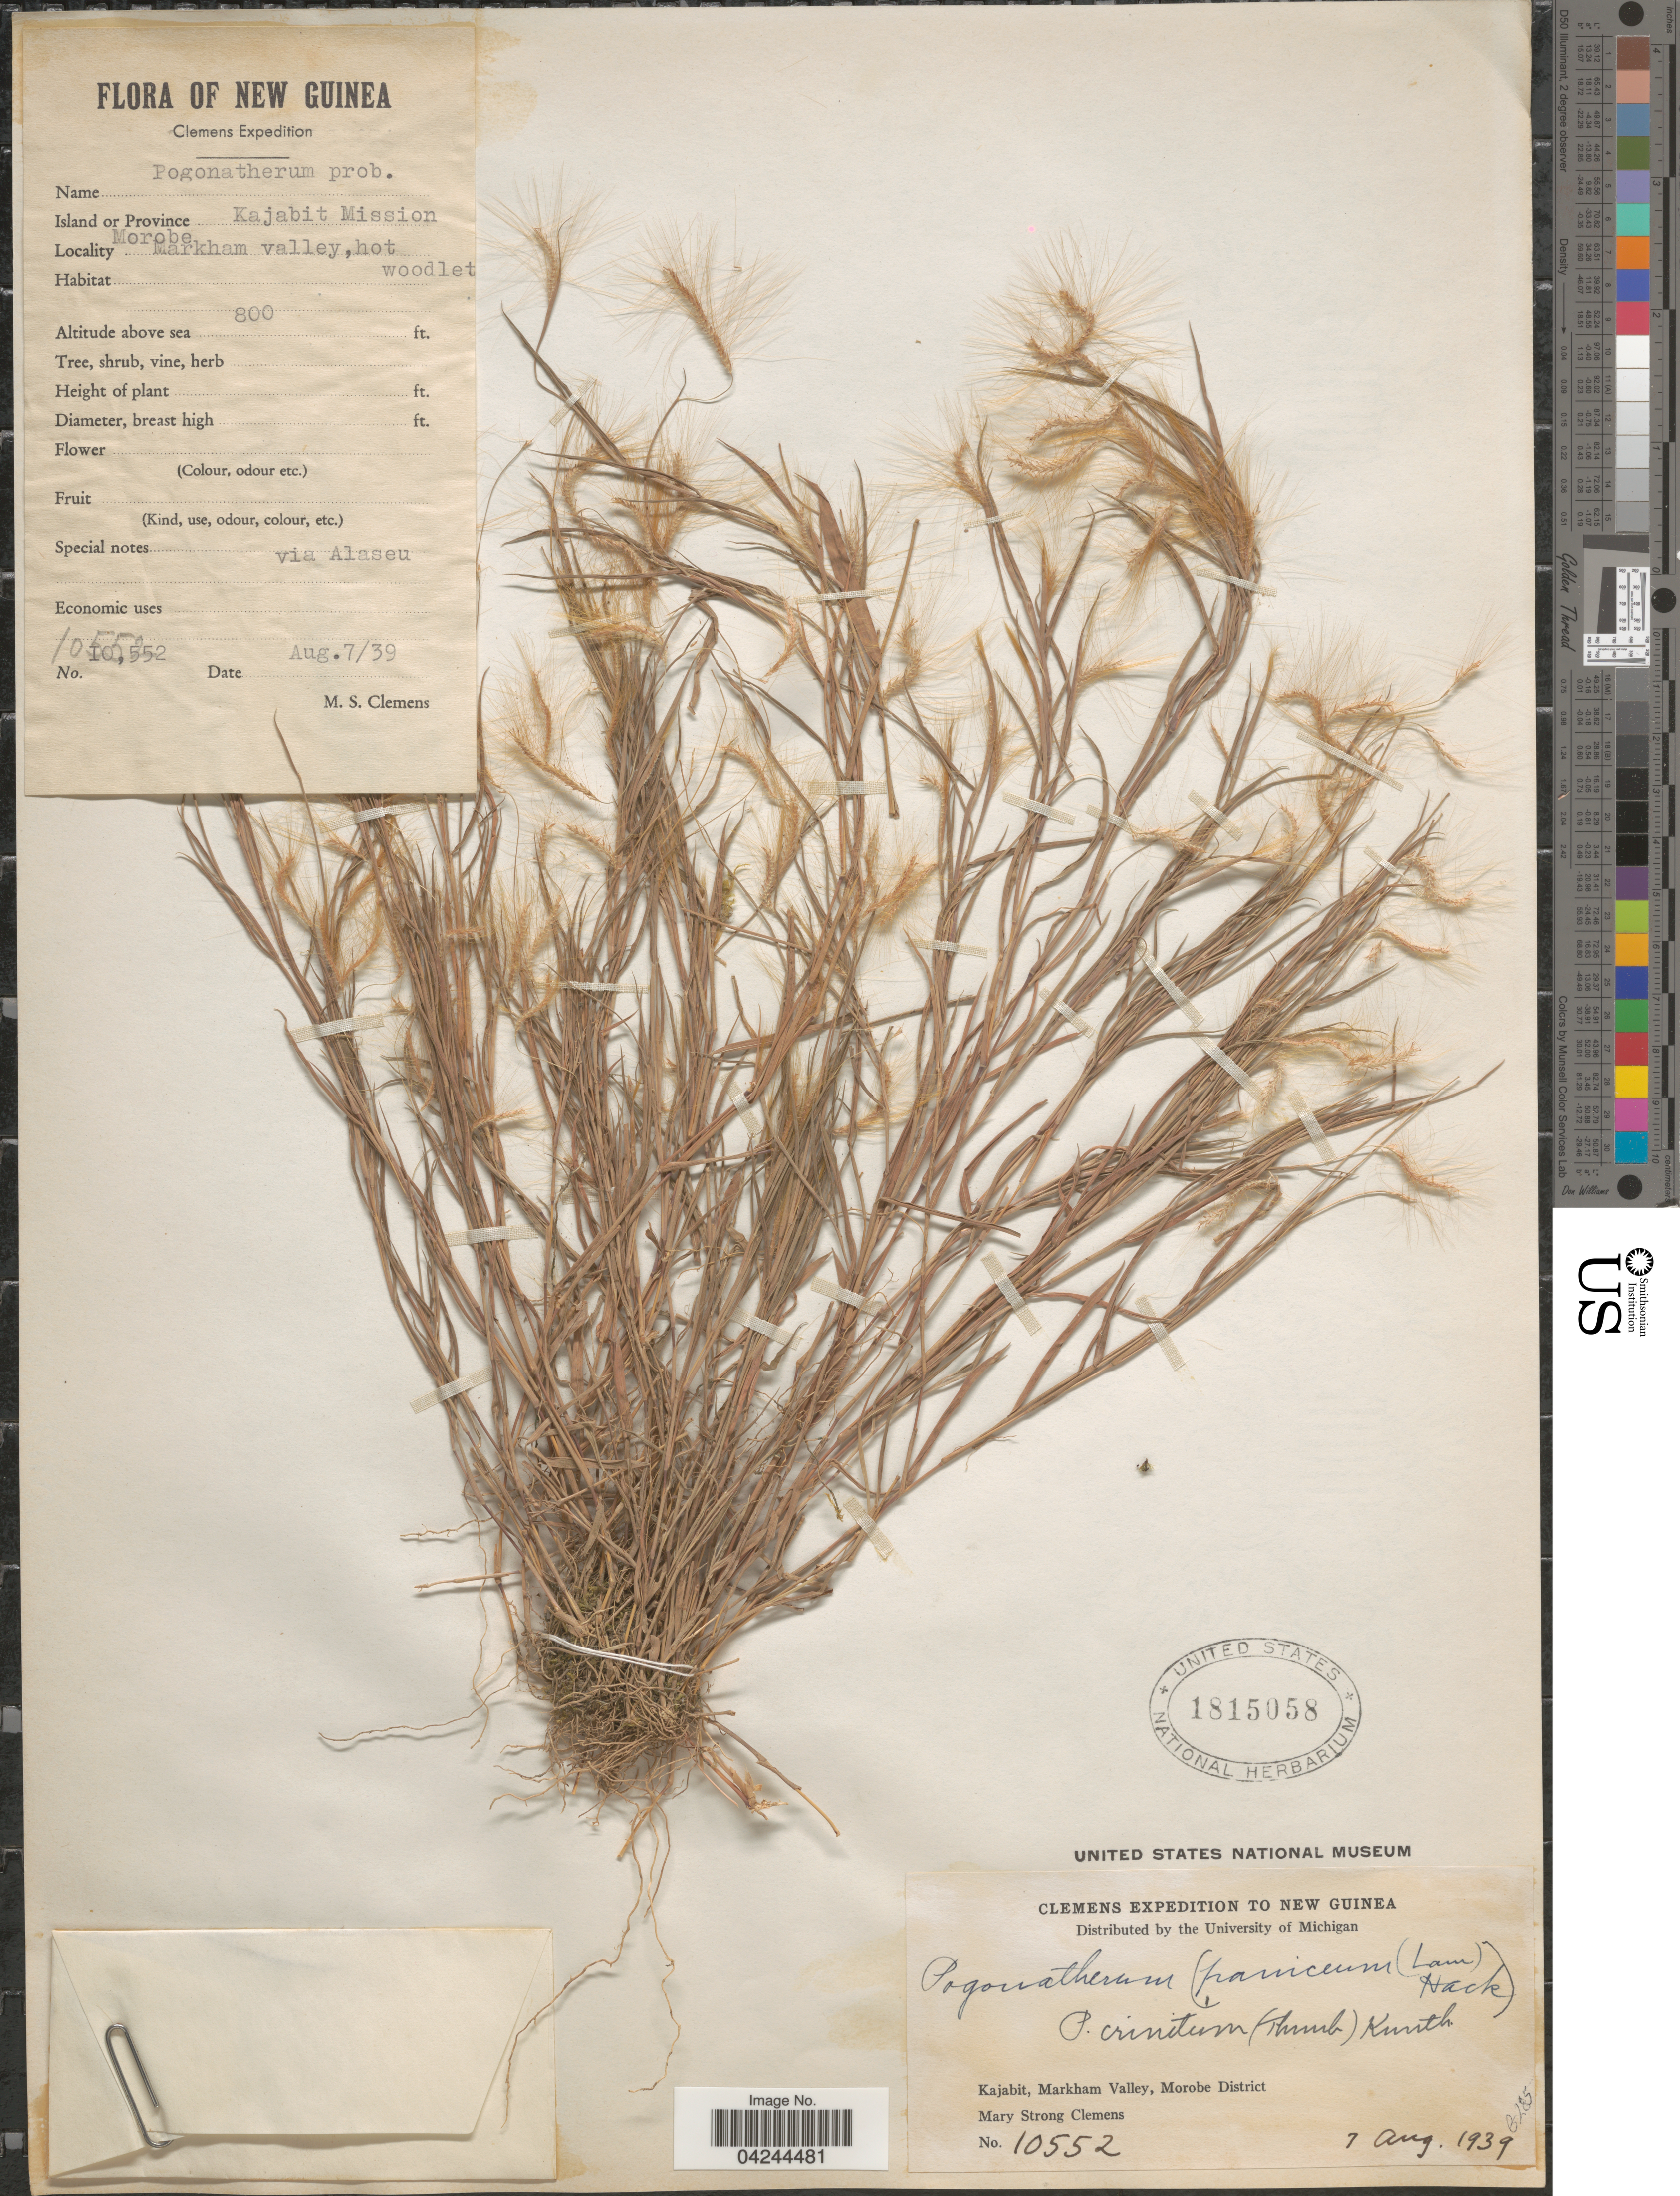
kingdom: Plantae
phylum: Tracheophyta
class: Liliopsida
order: Poales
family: Poaceae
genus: Pogonatherum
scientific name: Pogonatherum crinitum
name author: (Thunb.) Kunth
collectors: M. S. Clemens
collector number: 10552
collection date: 1939-08-07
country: Papua New Guinea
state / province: Morobe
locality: Clemens Expedition to New Guinea. Kajabit, Markham Valley, Morobe District.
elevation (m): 244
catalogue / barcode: US 1815058